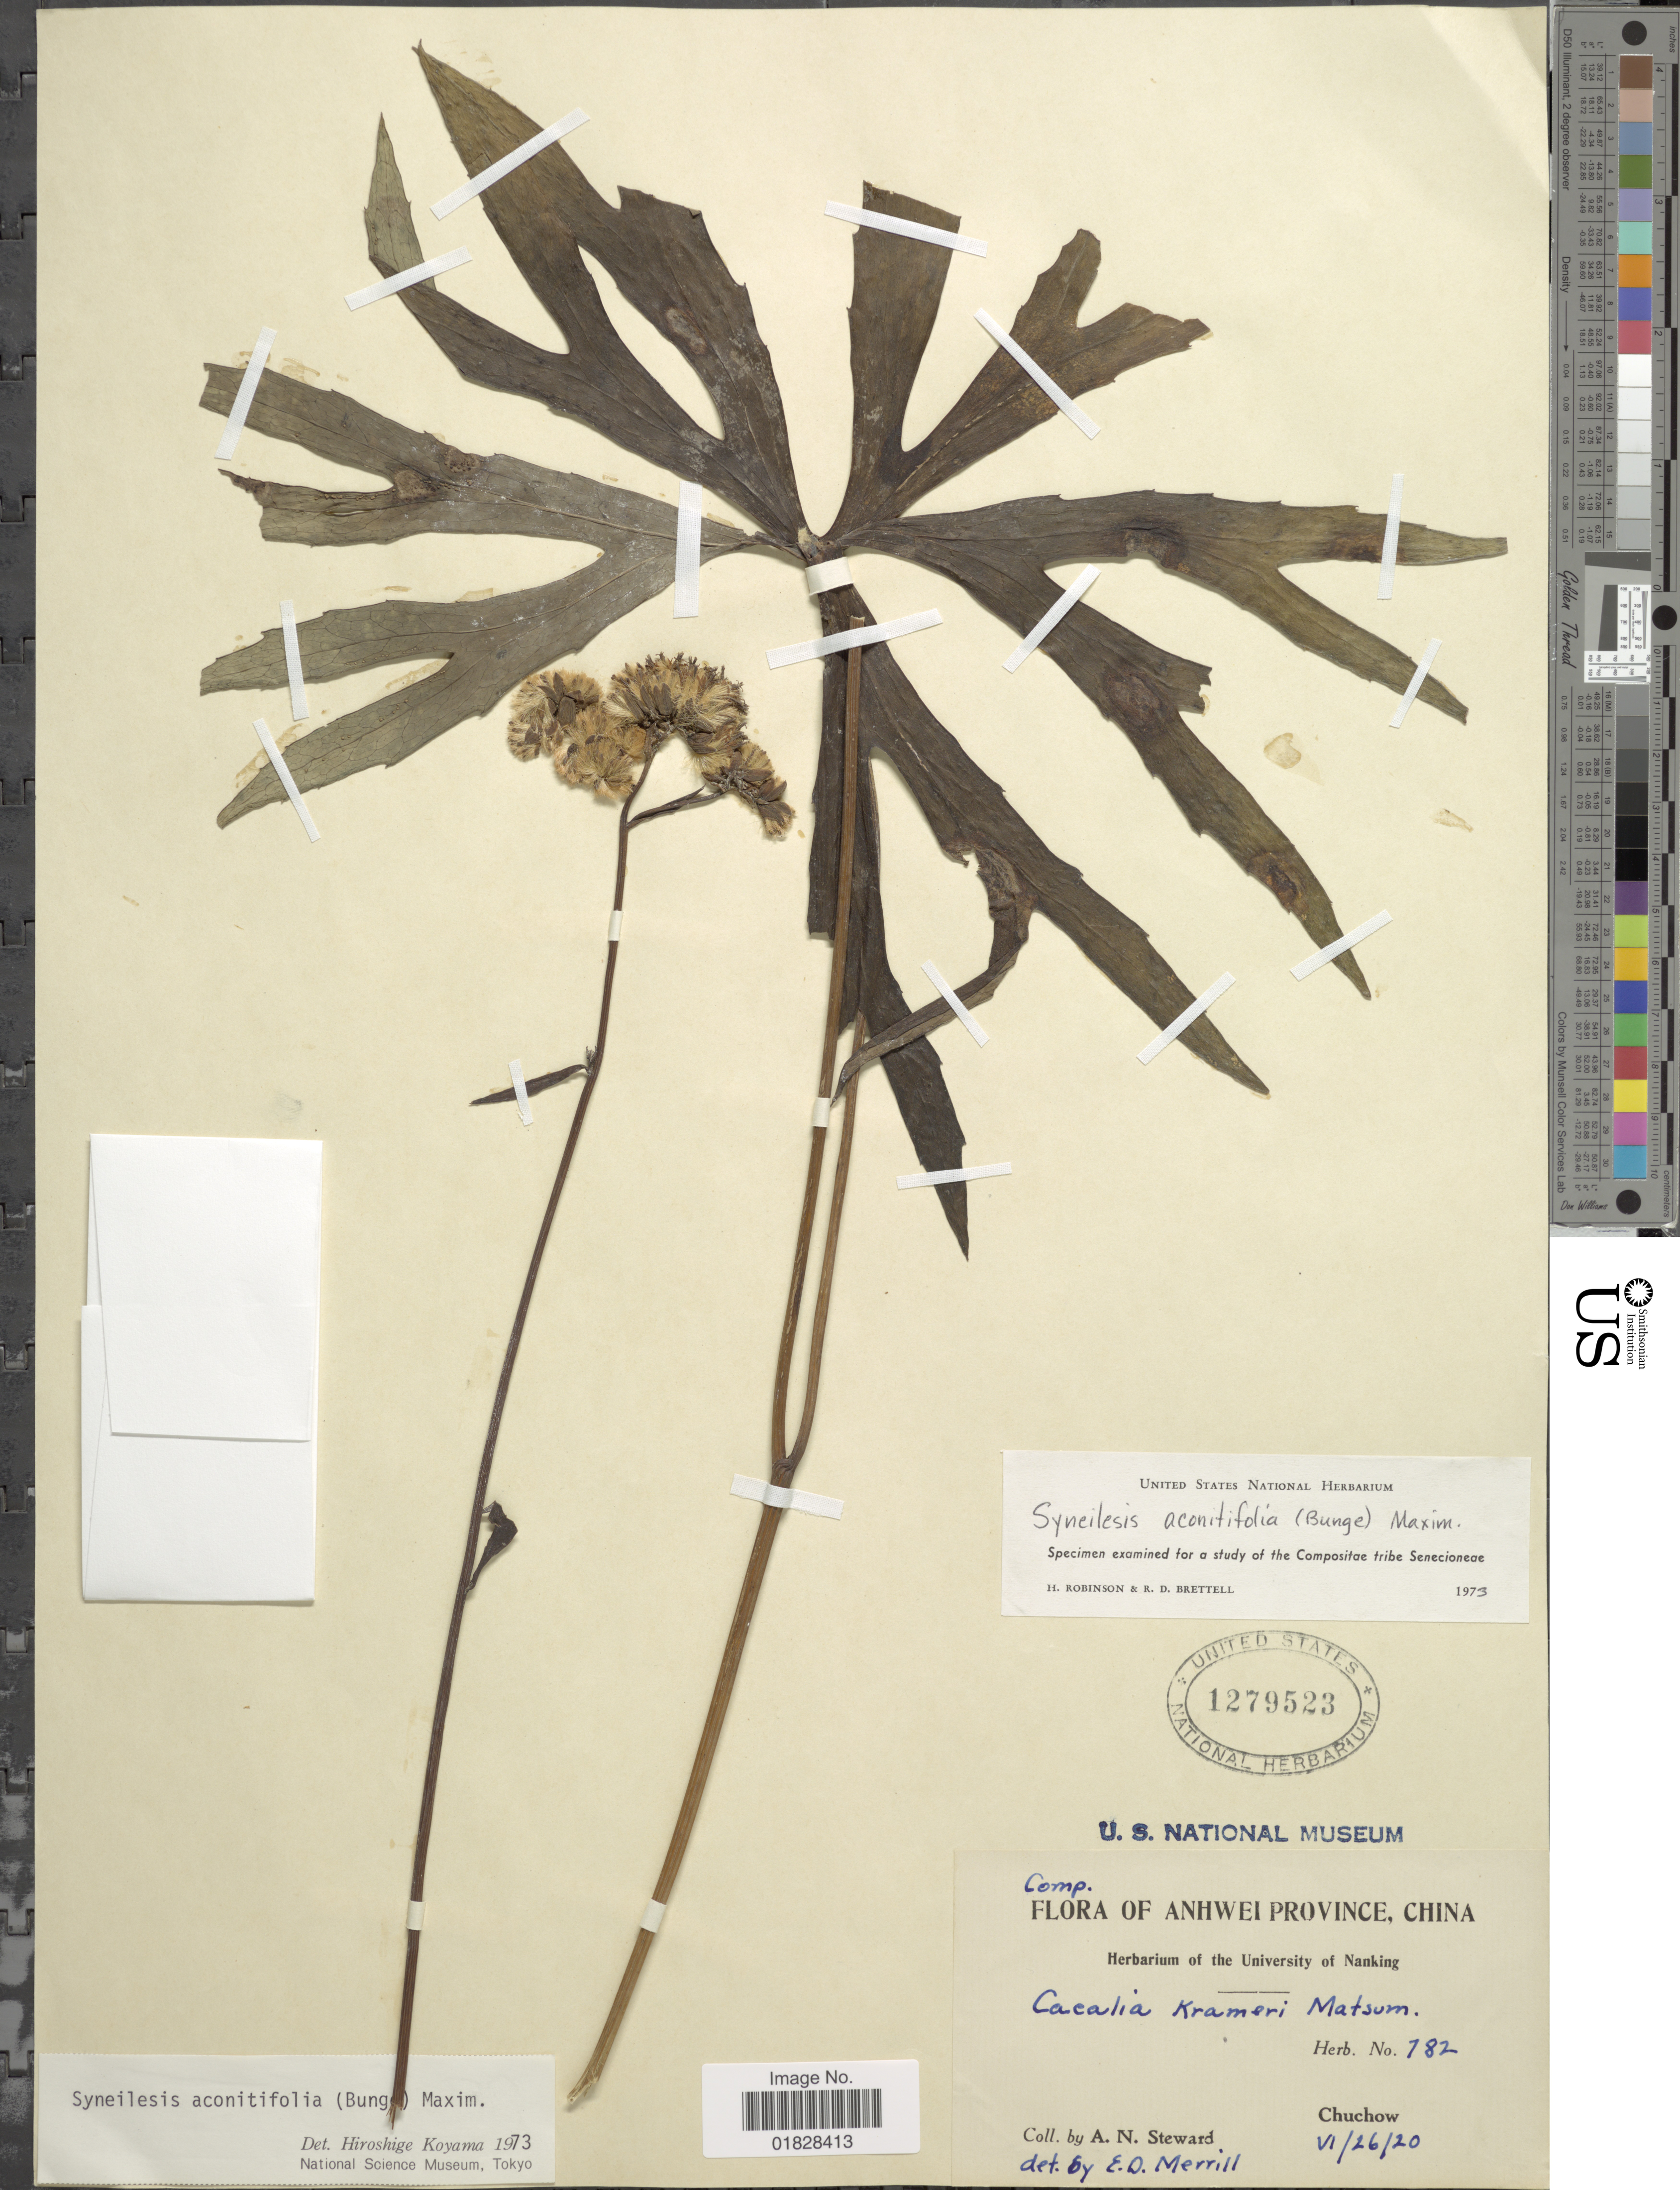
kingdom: Plantae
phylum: Tracheophyta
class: Magnoliopsida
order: Asterales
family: Asteraceae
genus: Syneilesis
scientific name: Syneilesis aconitifolia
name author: (Bunge) Maximowicz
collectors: A. N. Steward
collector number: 782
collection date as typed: Transcribed d/m/y: 26/6/20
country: China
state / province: Anhui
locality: Anhwei Province, China. Chuchow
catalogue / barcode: US 1279523